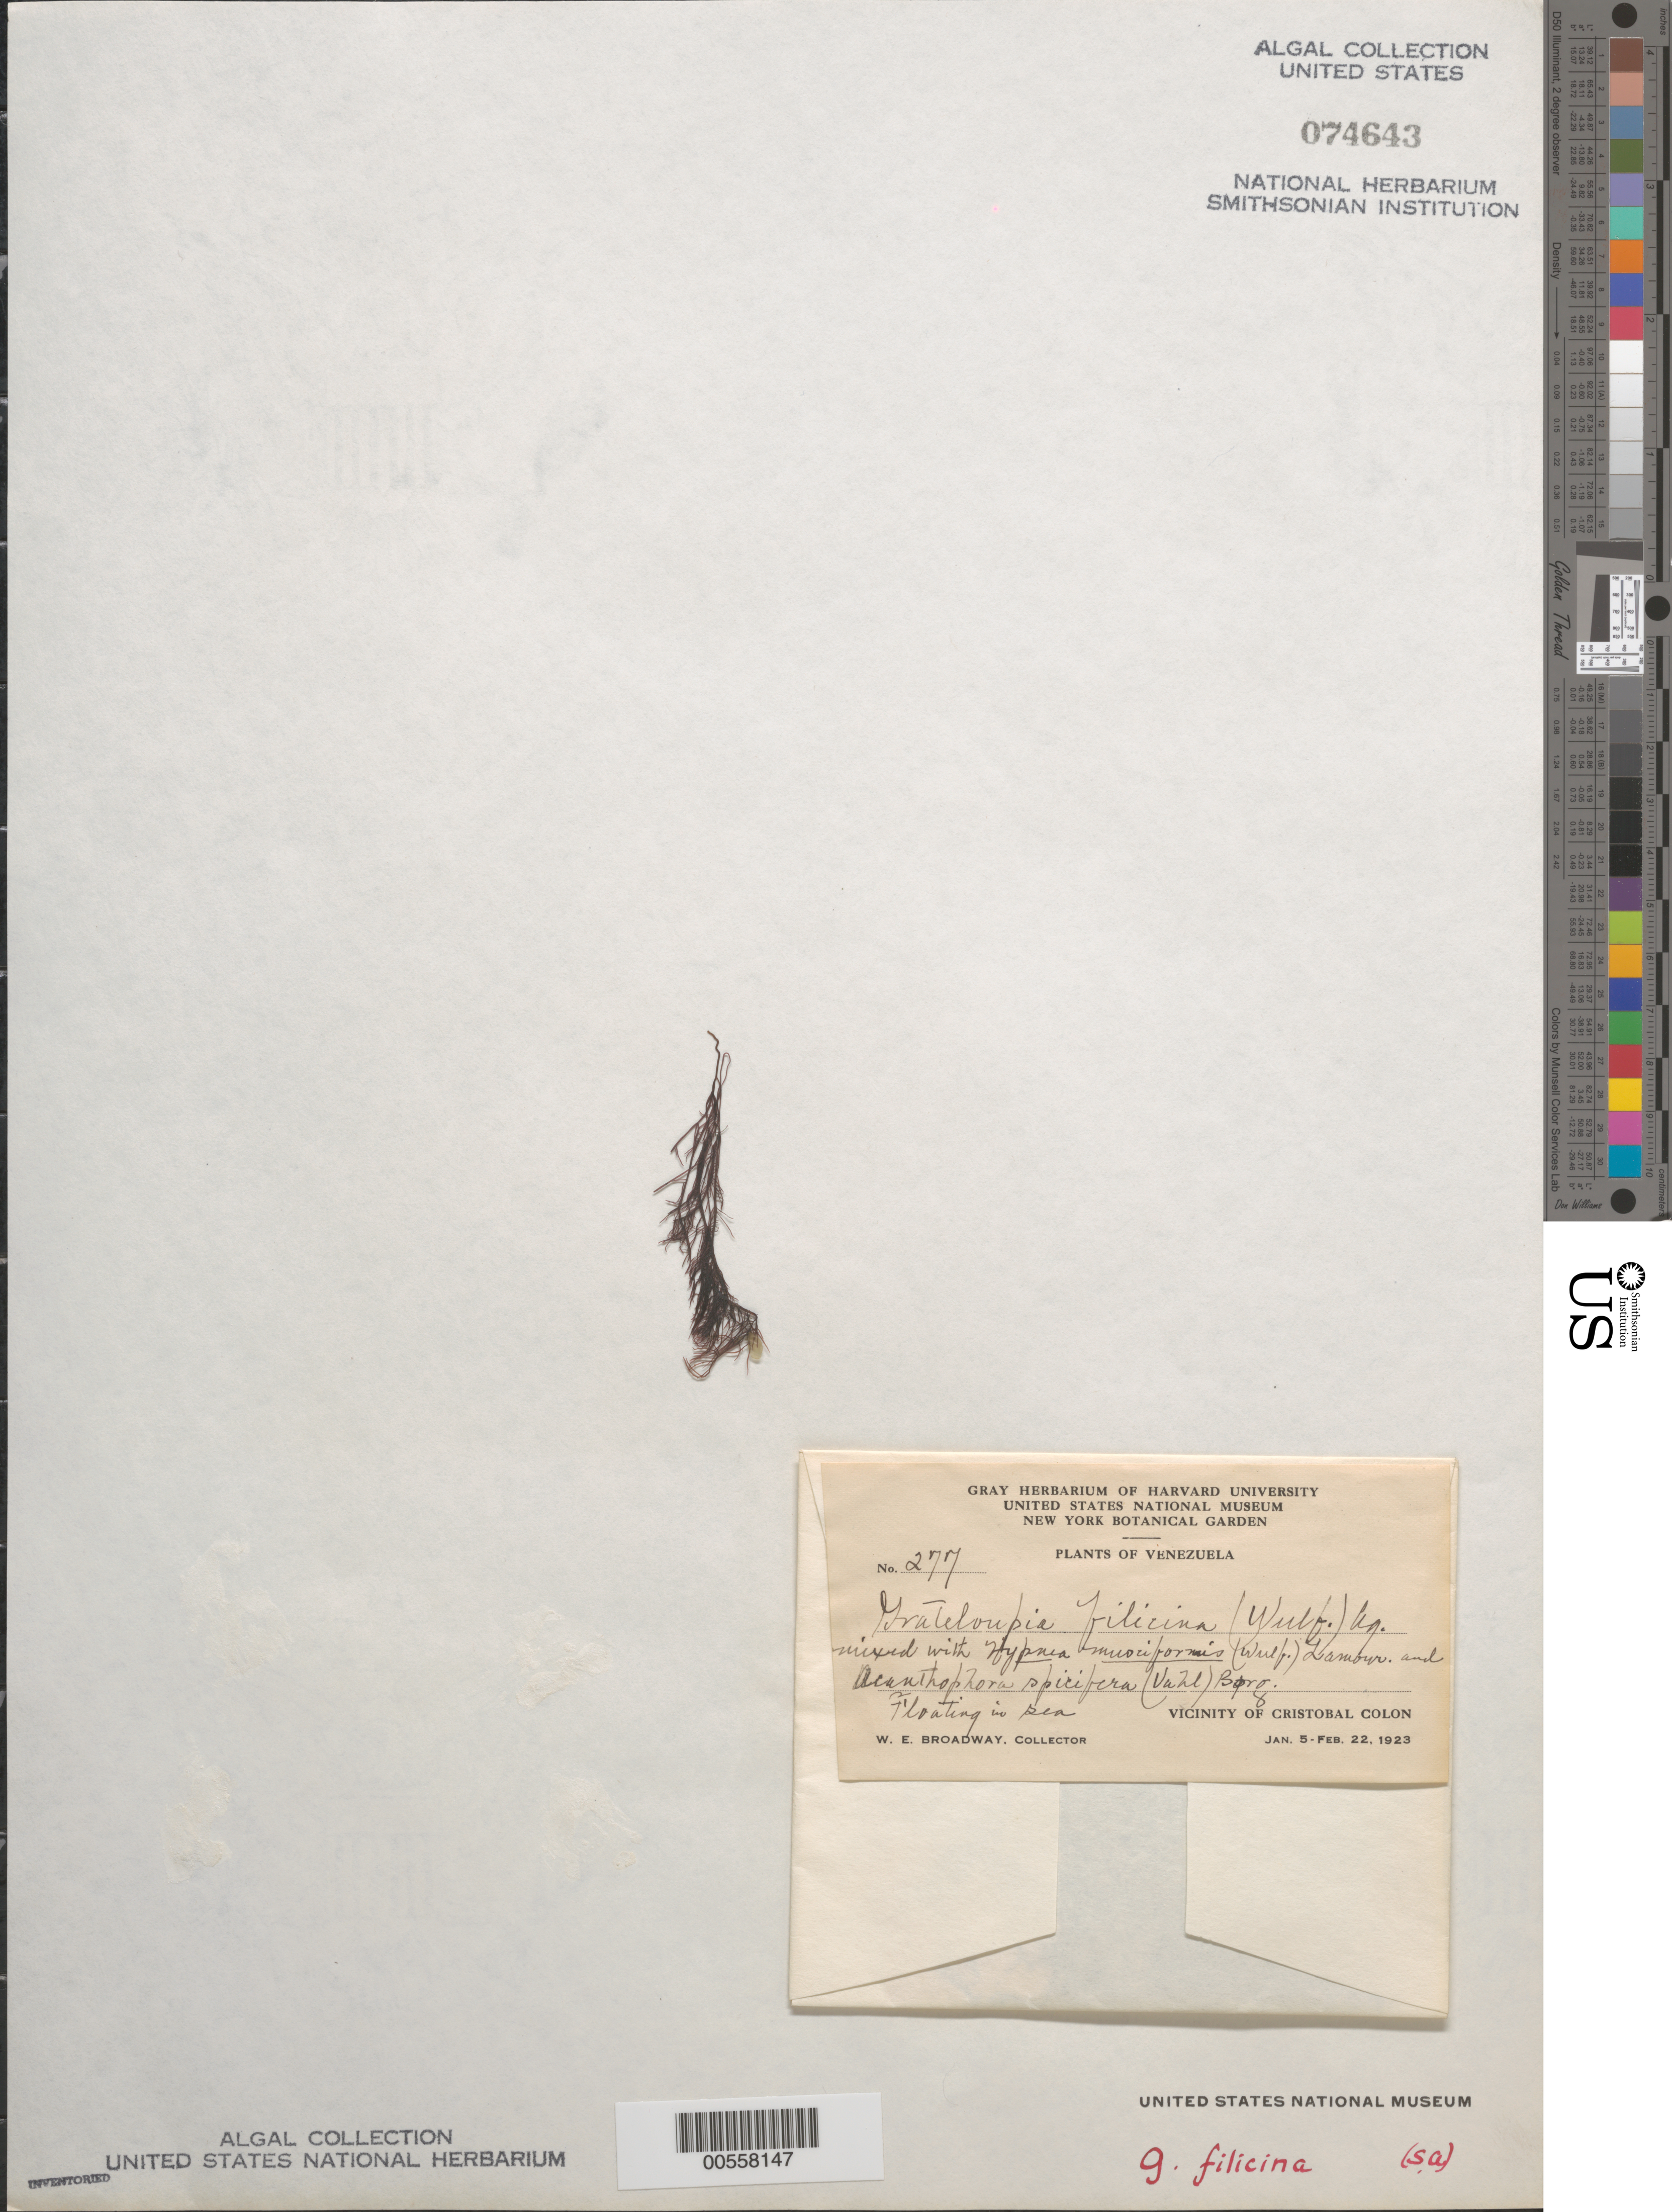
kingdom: Plantae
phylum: Rhodophyta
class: Florideophyceae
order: Halymeniales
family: Halymeniaceae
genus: Grateloupia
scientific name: Grateloupia filicina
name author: (J.V.Lamouroux) C. Agardh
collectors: W. E. Broadway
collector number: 277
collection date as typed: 05 Jan 1923 TO 22 Feb 1923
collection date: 1923-01-05/1923-02-22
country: Venezuela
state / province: Sucre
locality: Macuro (cristobal colon) area, gulf of paria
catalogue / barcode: US 74643